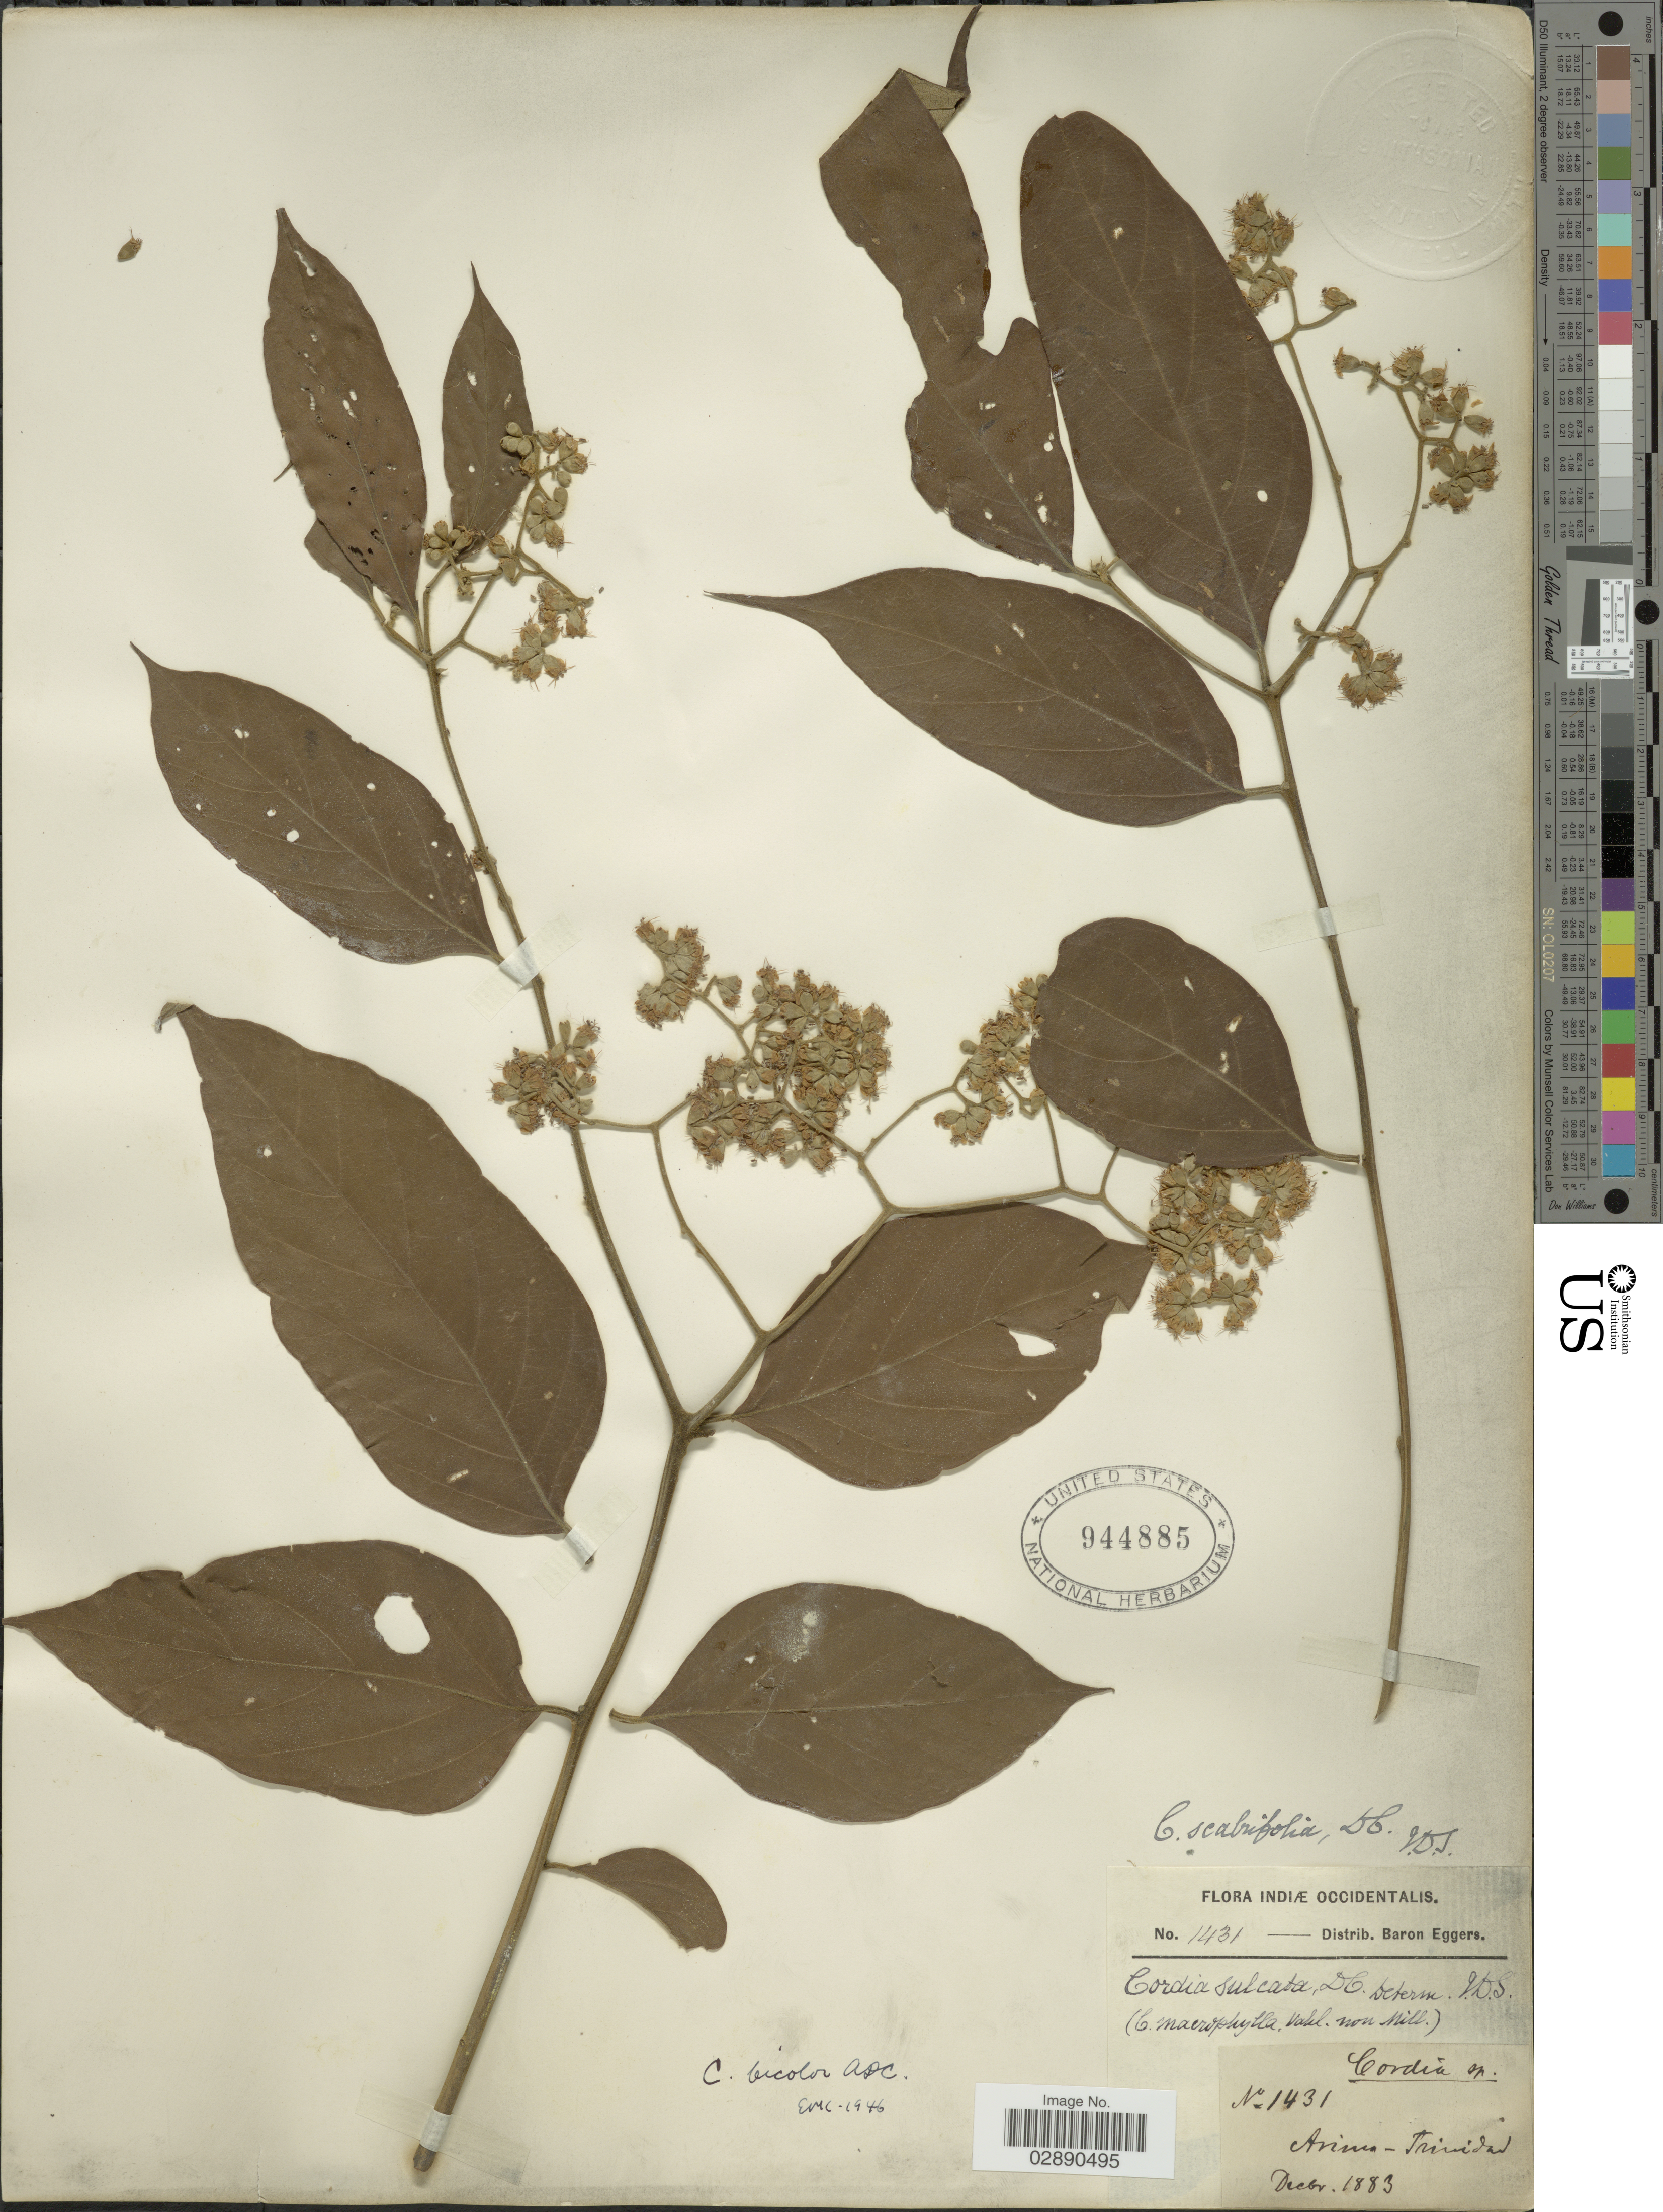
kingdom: Plantae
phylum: Tracheophyta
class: Magnoliopsida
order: Boraginales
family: Cordiaceae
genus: Cordia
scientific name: Cordia bicolor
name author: A. DC.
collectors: B. Eggers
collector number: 1431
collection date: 1883-12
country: Trinidad and Tobago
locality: Indiæ Occidentalis. Arima - Trinidad.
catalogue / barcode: US 944885